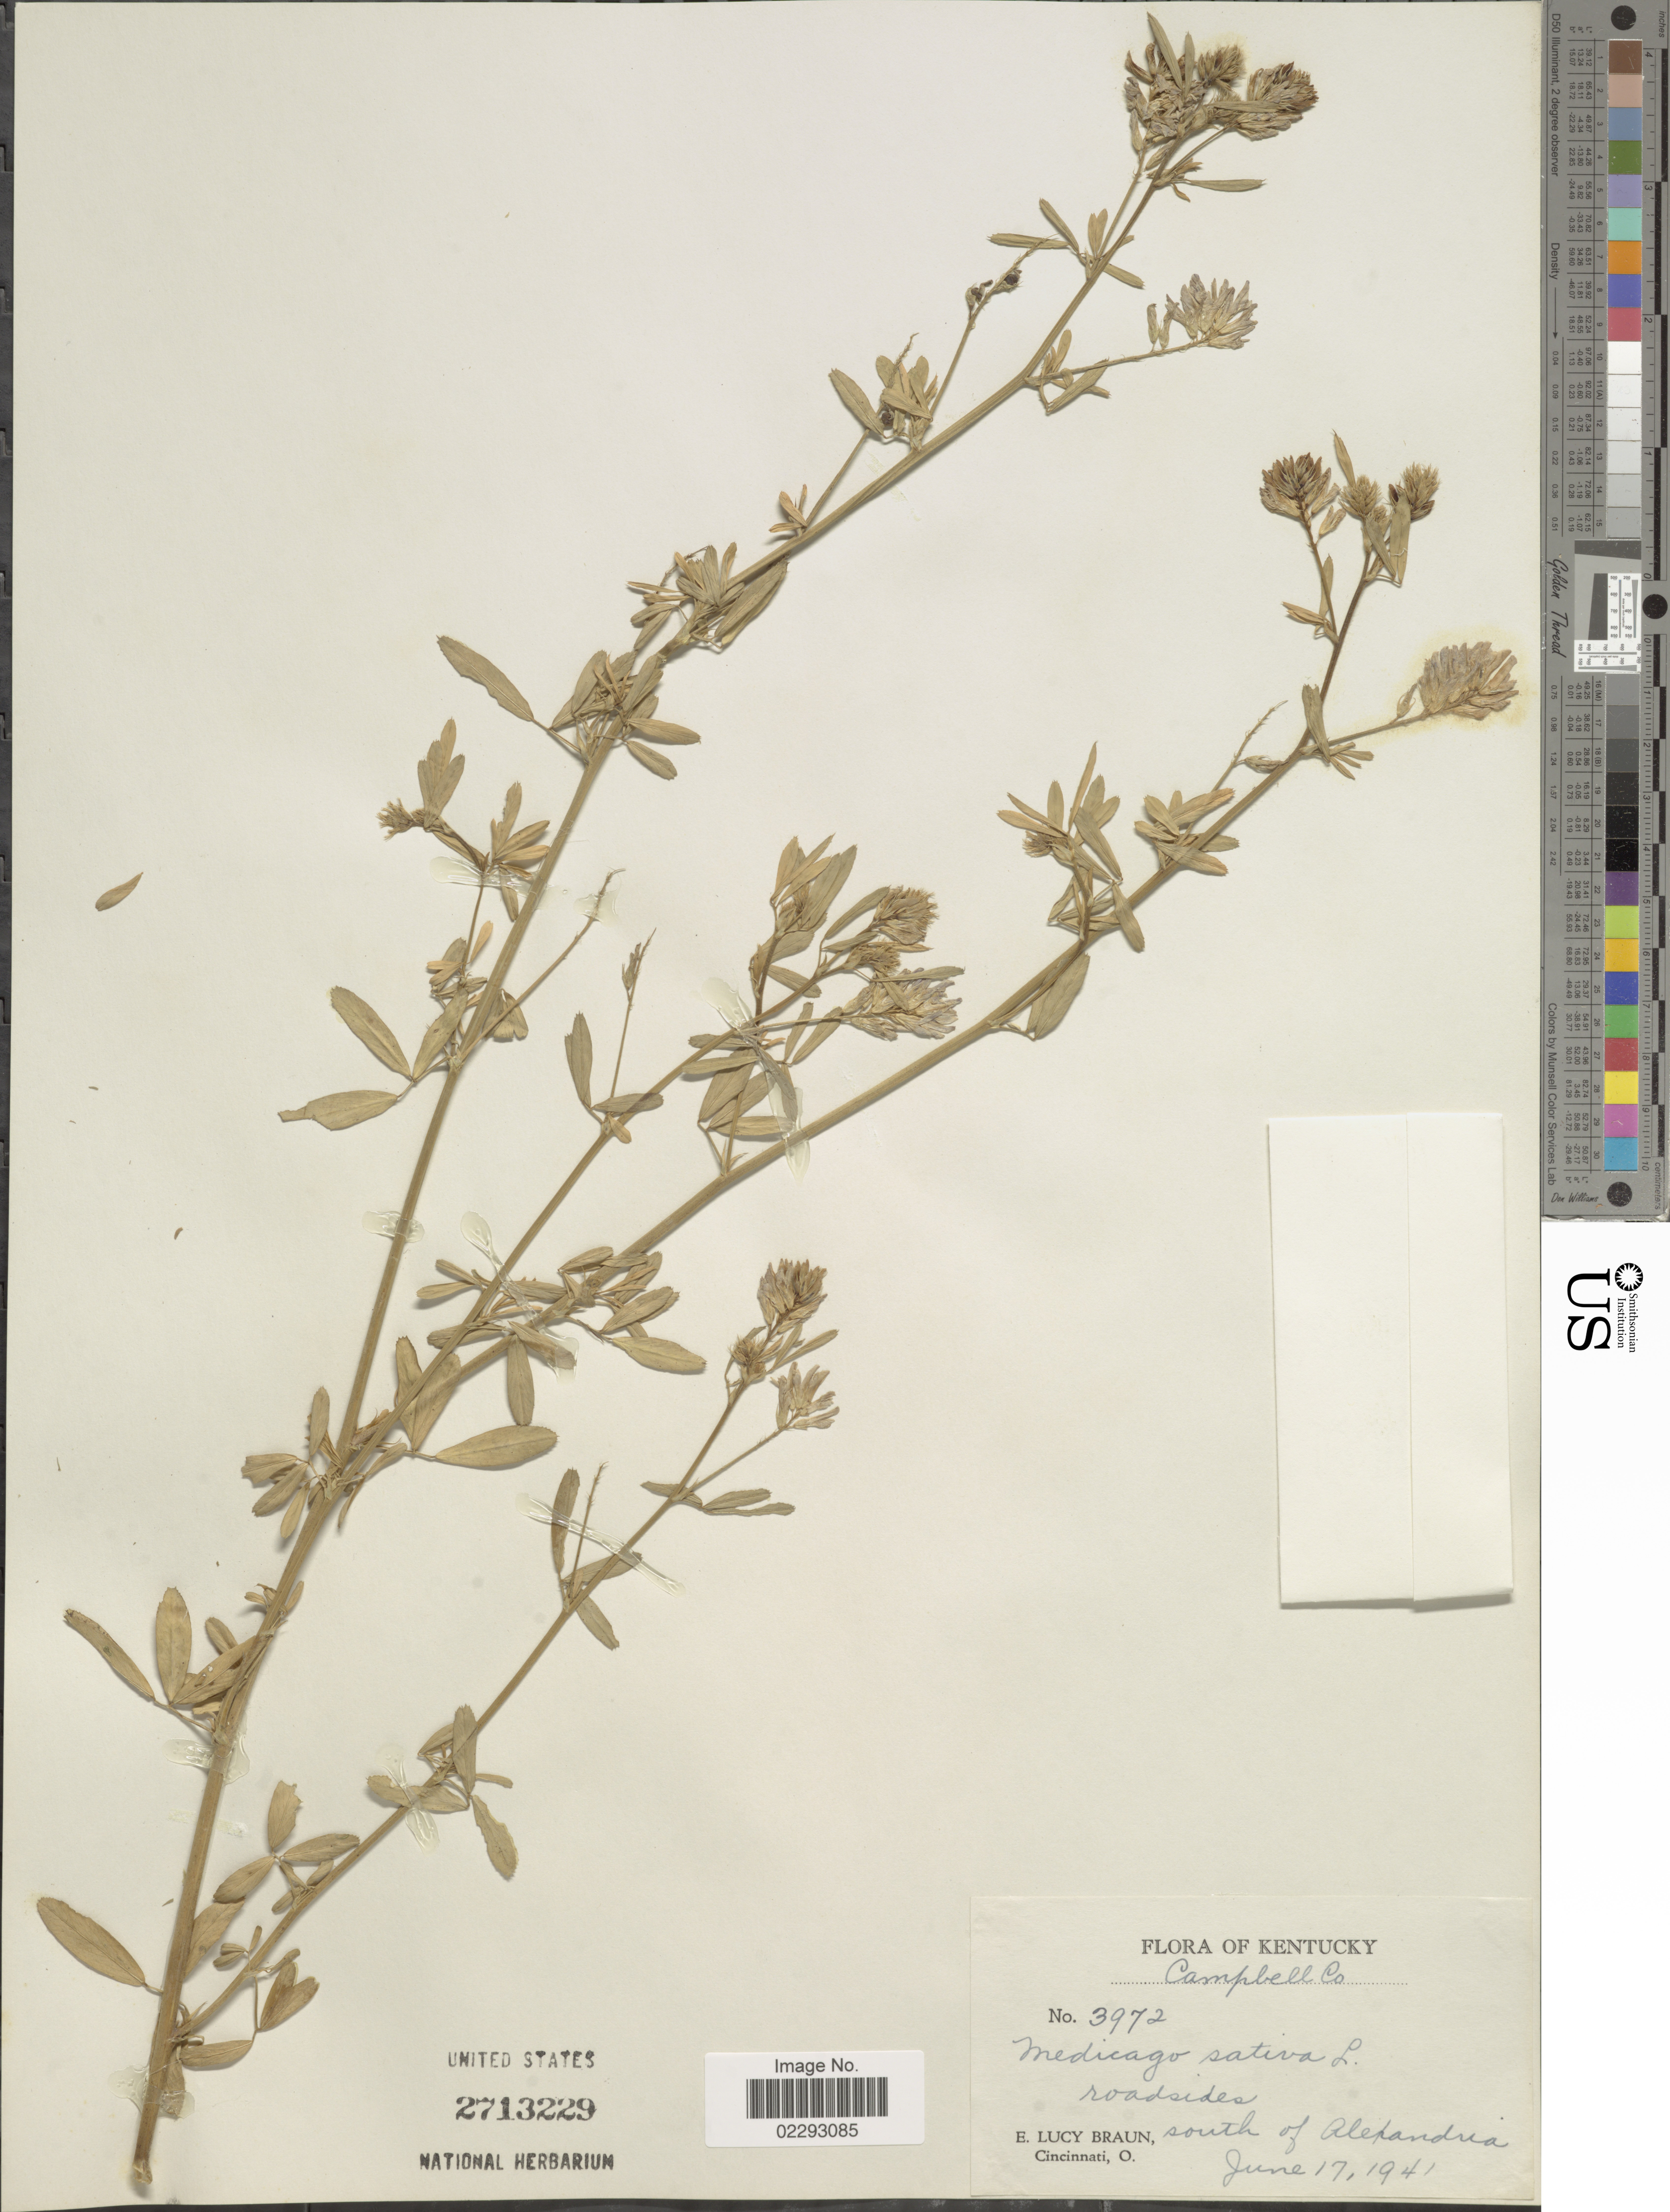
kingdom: Plantae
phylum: Tracheophyta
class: Magnoliopsida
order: Fabales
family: Fabaceae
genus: Medicago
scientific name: Medicago sativa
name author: L.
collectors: E. L. Braun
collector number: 3972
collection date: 1941-06-17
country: United States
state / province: Kentucky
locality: Kentucky, Roadsides, south of Alexandria.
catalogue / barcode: US 2713229